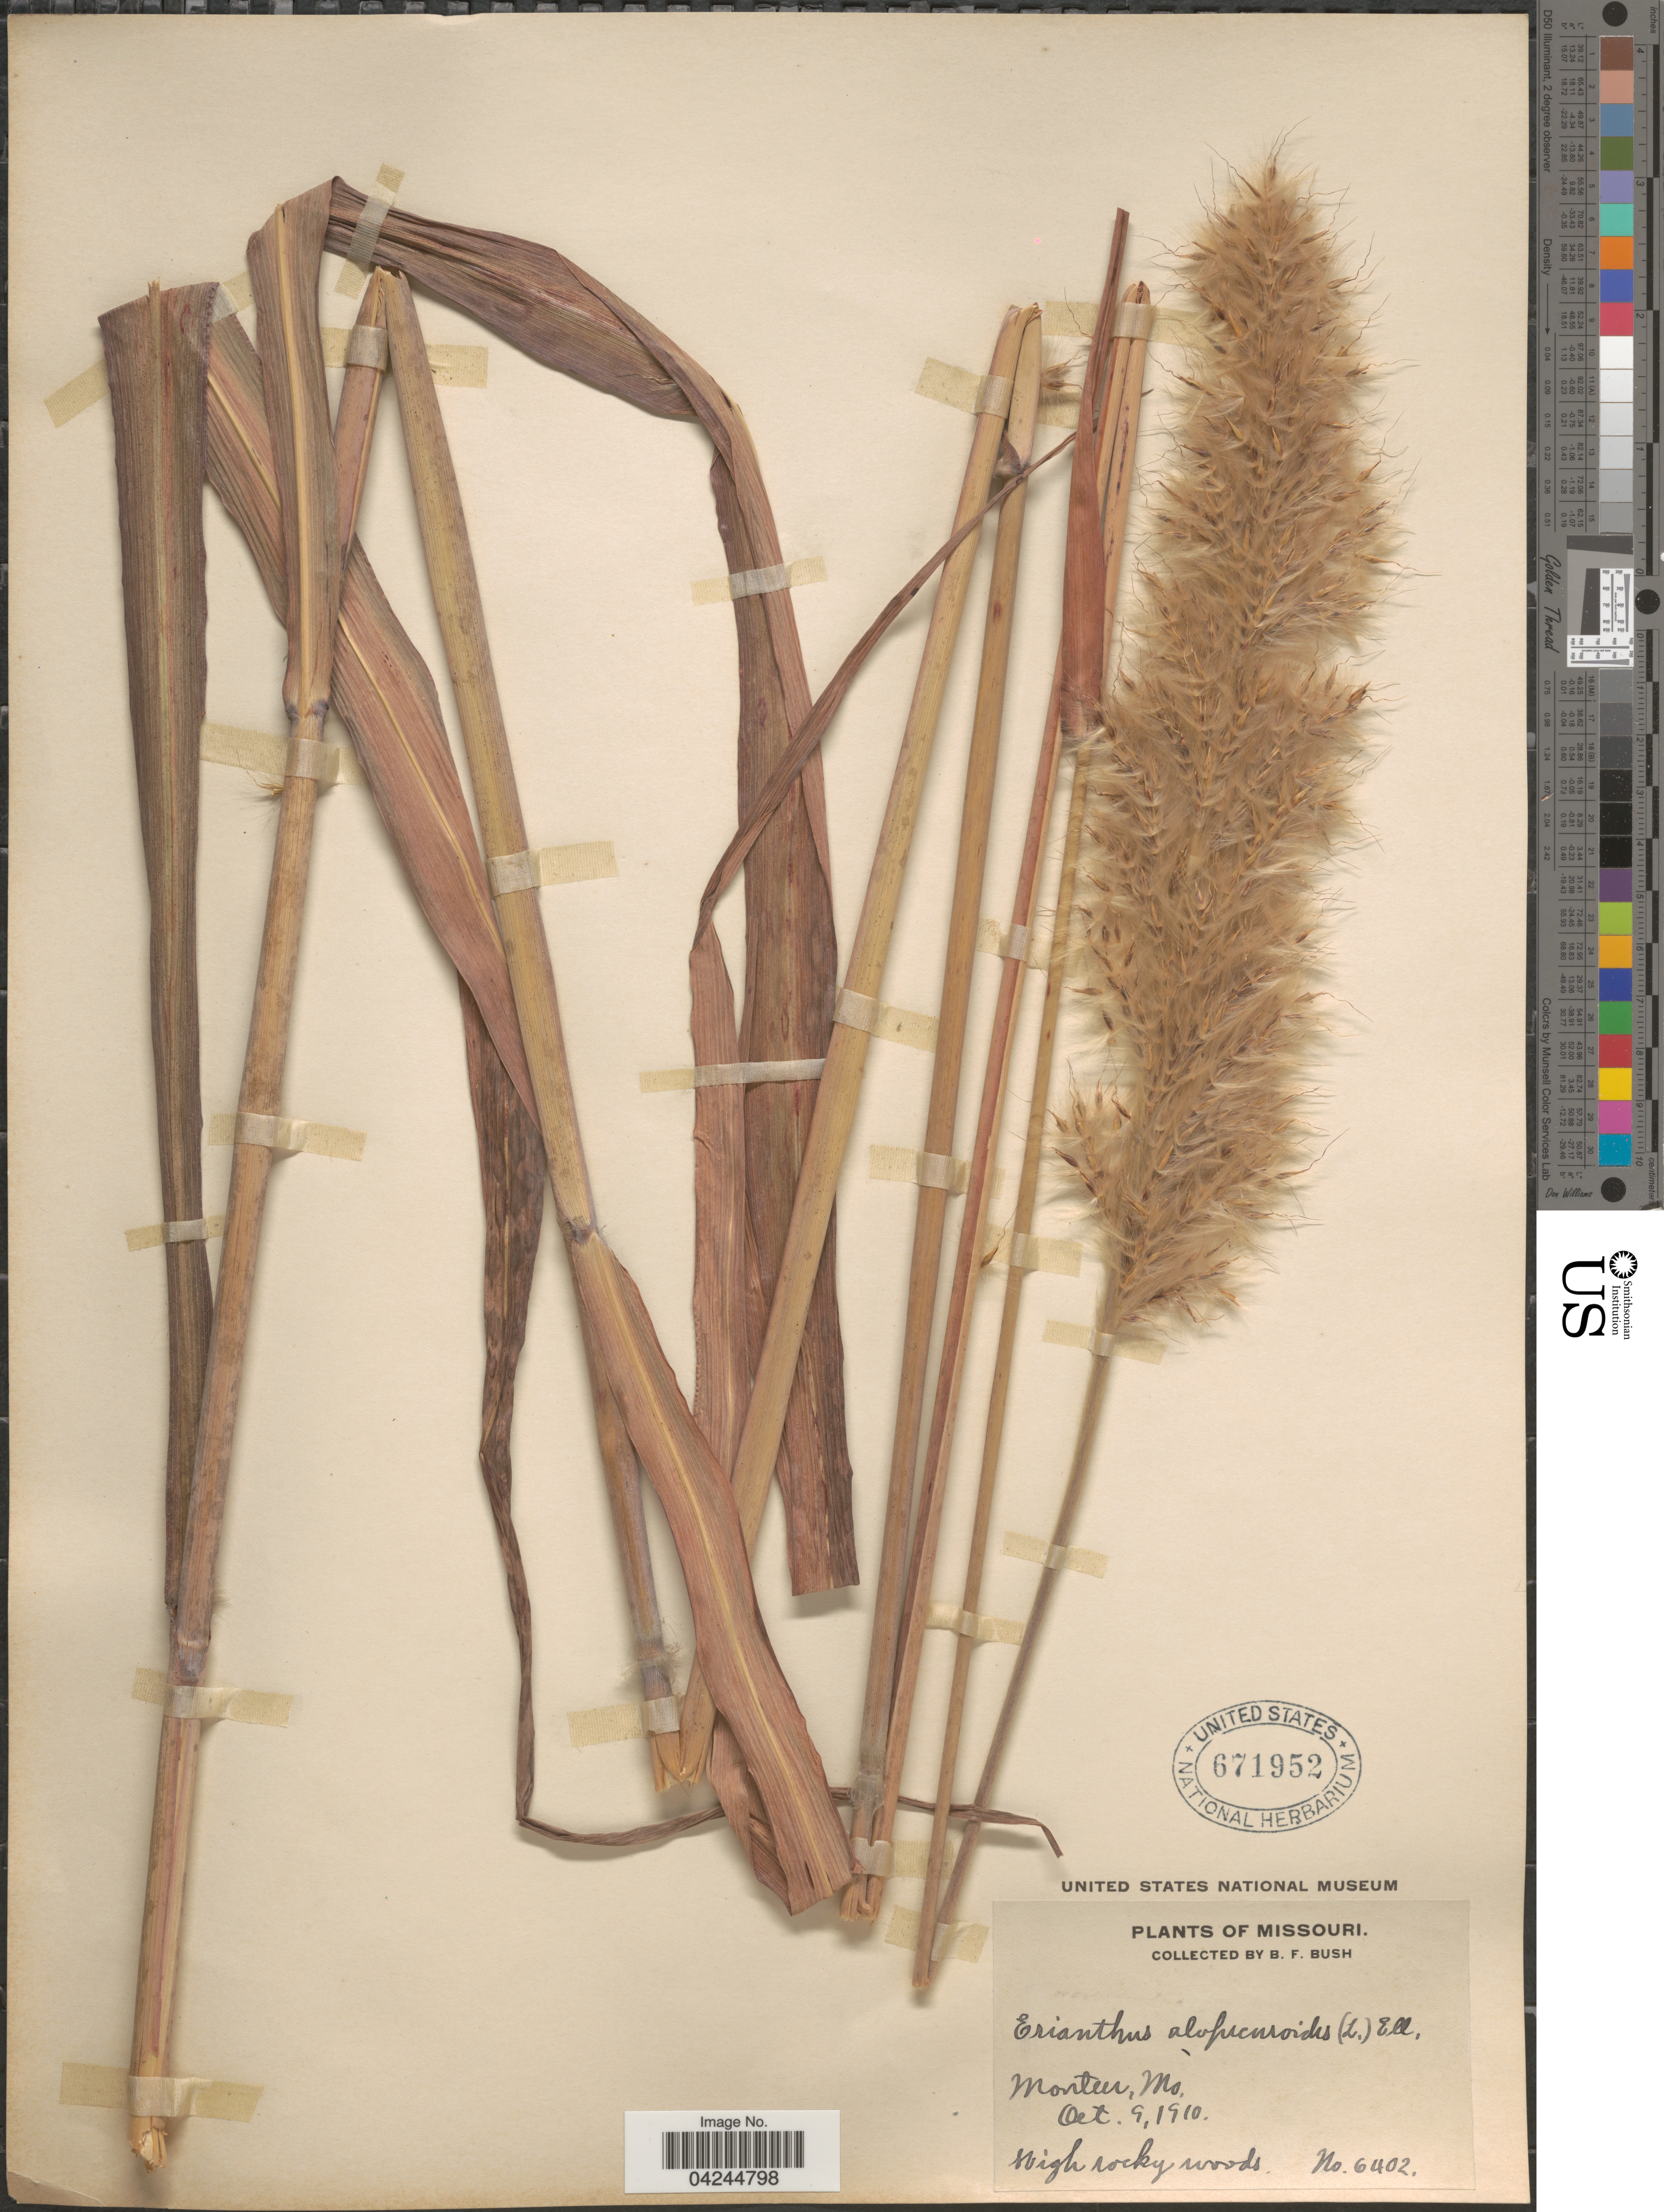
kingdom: Plantae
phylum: Tracheophyta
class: Liliopsida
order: Poales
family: Poaceae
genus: Erianthus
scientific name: Erianthus alopecuroides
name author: Elliott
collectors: B. F. Bush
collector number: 6402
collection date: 1910-10-09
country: United States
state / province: Missouri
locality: Monteer.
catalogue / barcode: US 671952